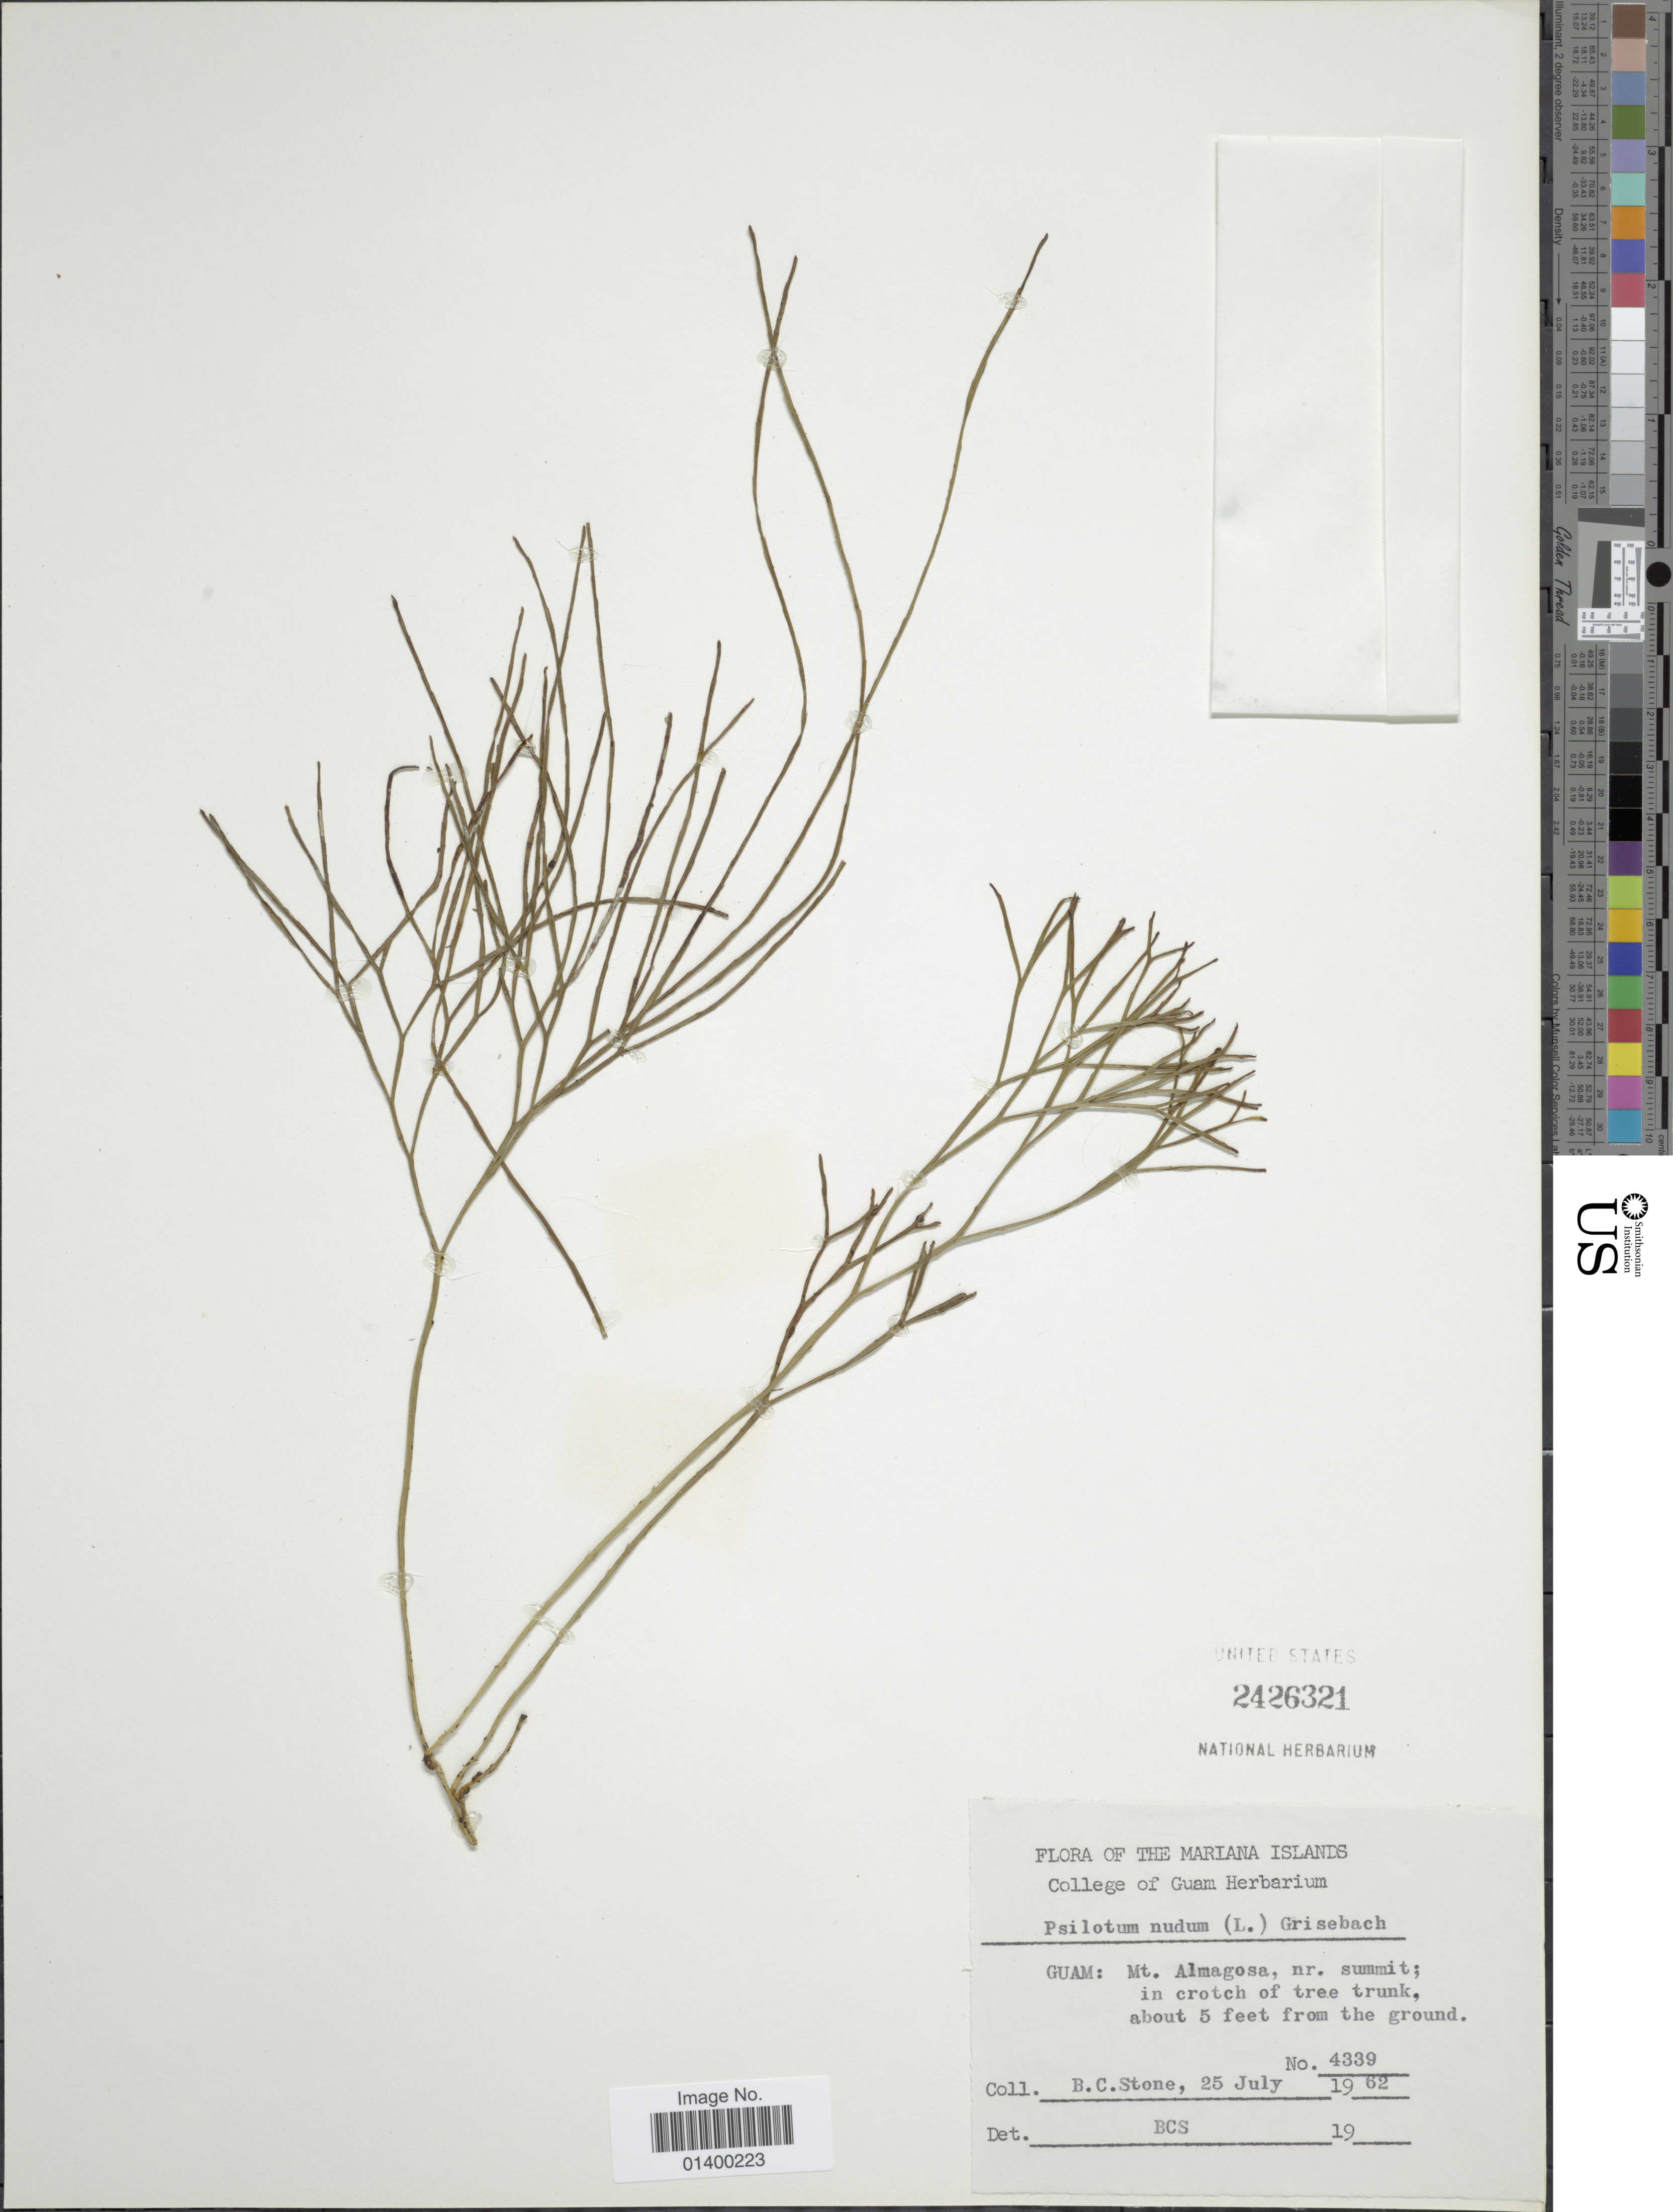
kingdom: Plantae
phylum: Tracheophyta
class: Polypodiopsida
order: Psilotales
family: Psilotaceae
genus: Psilotum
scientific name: Psilotum nudum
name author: (L.) P. Beauv.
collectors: B. C. Stone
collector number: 4339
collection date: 1962-07-25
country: Guam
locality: Mariana Islands, Mt. Almagosa, nr. summit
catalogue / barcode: US 2426321